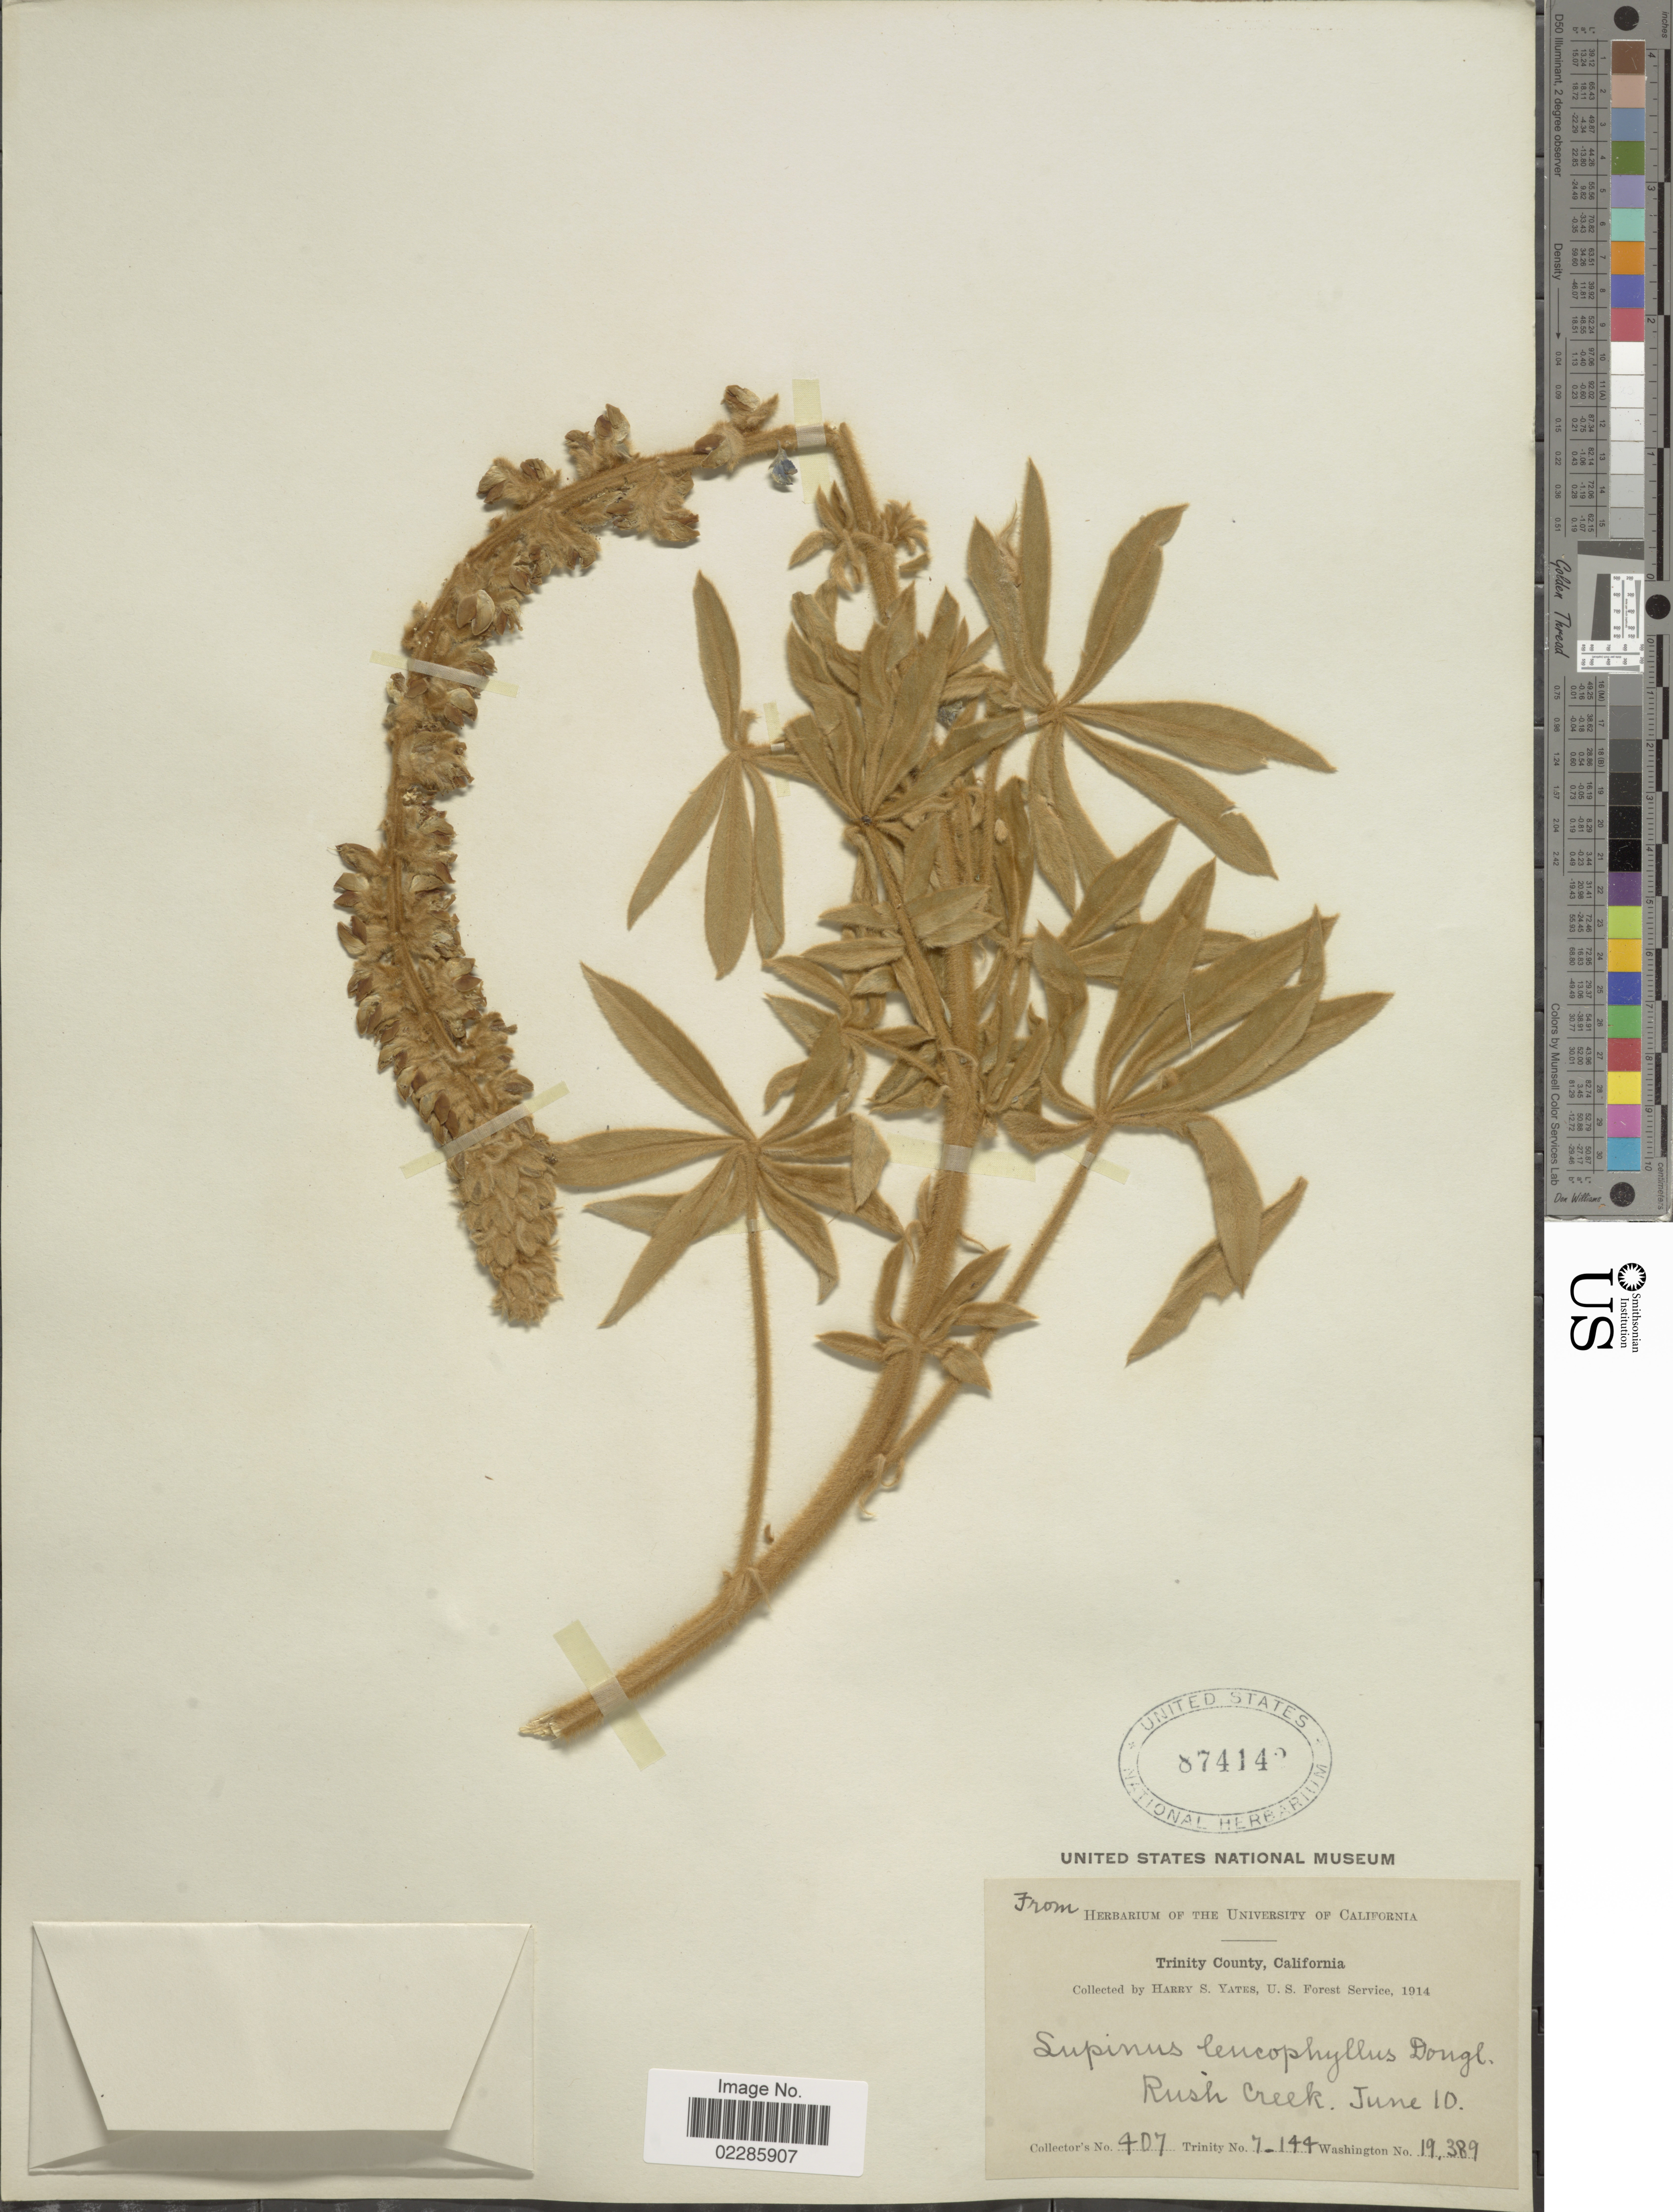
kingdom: Plantae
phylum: Tracheophyta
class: Magnoliopsida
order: Fabales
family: Fabaceae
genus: Lupinus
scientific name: Lupinus leucophyllus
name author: Douglas ex Lindl.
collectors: H. S. Yates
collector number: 407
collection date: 1914-07-10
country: United States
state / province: California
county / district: Trinity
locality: Trinity County, Rush Creek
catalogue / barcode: US 874142